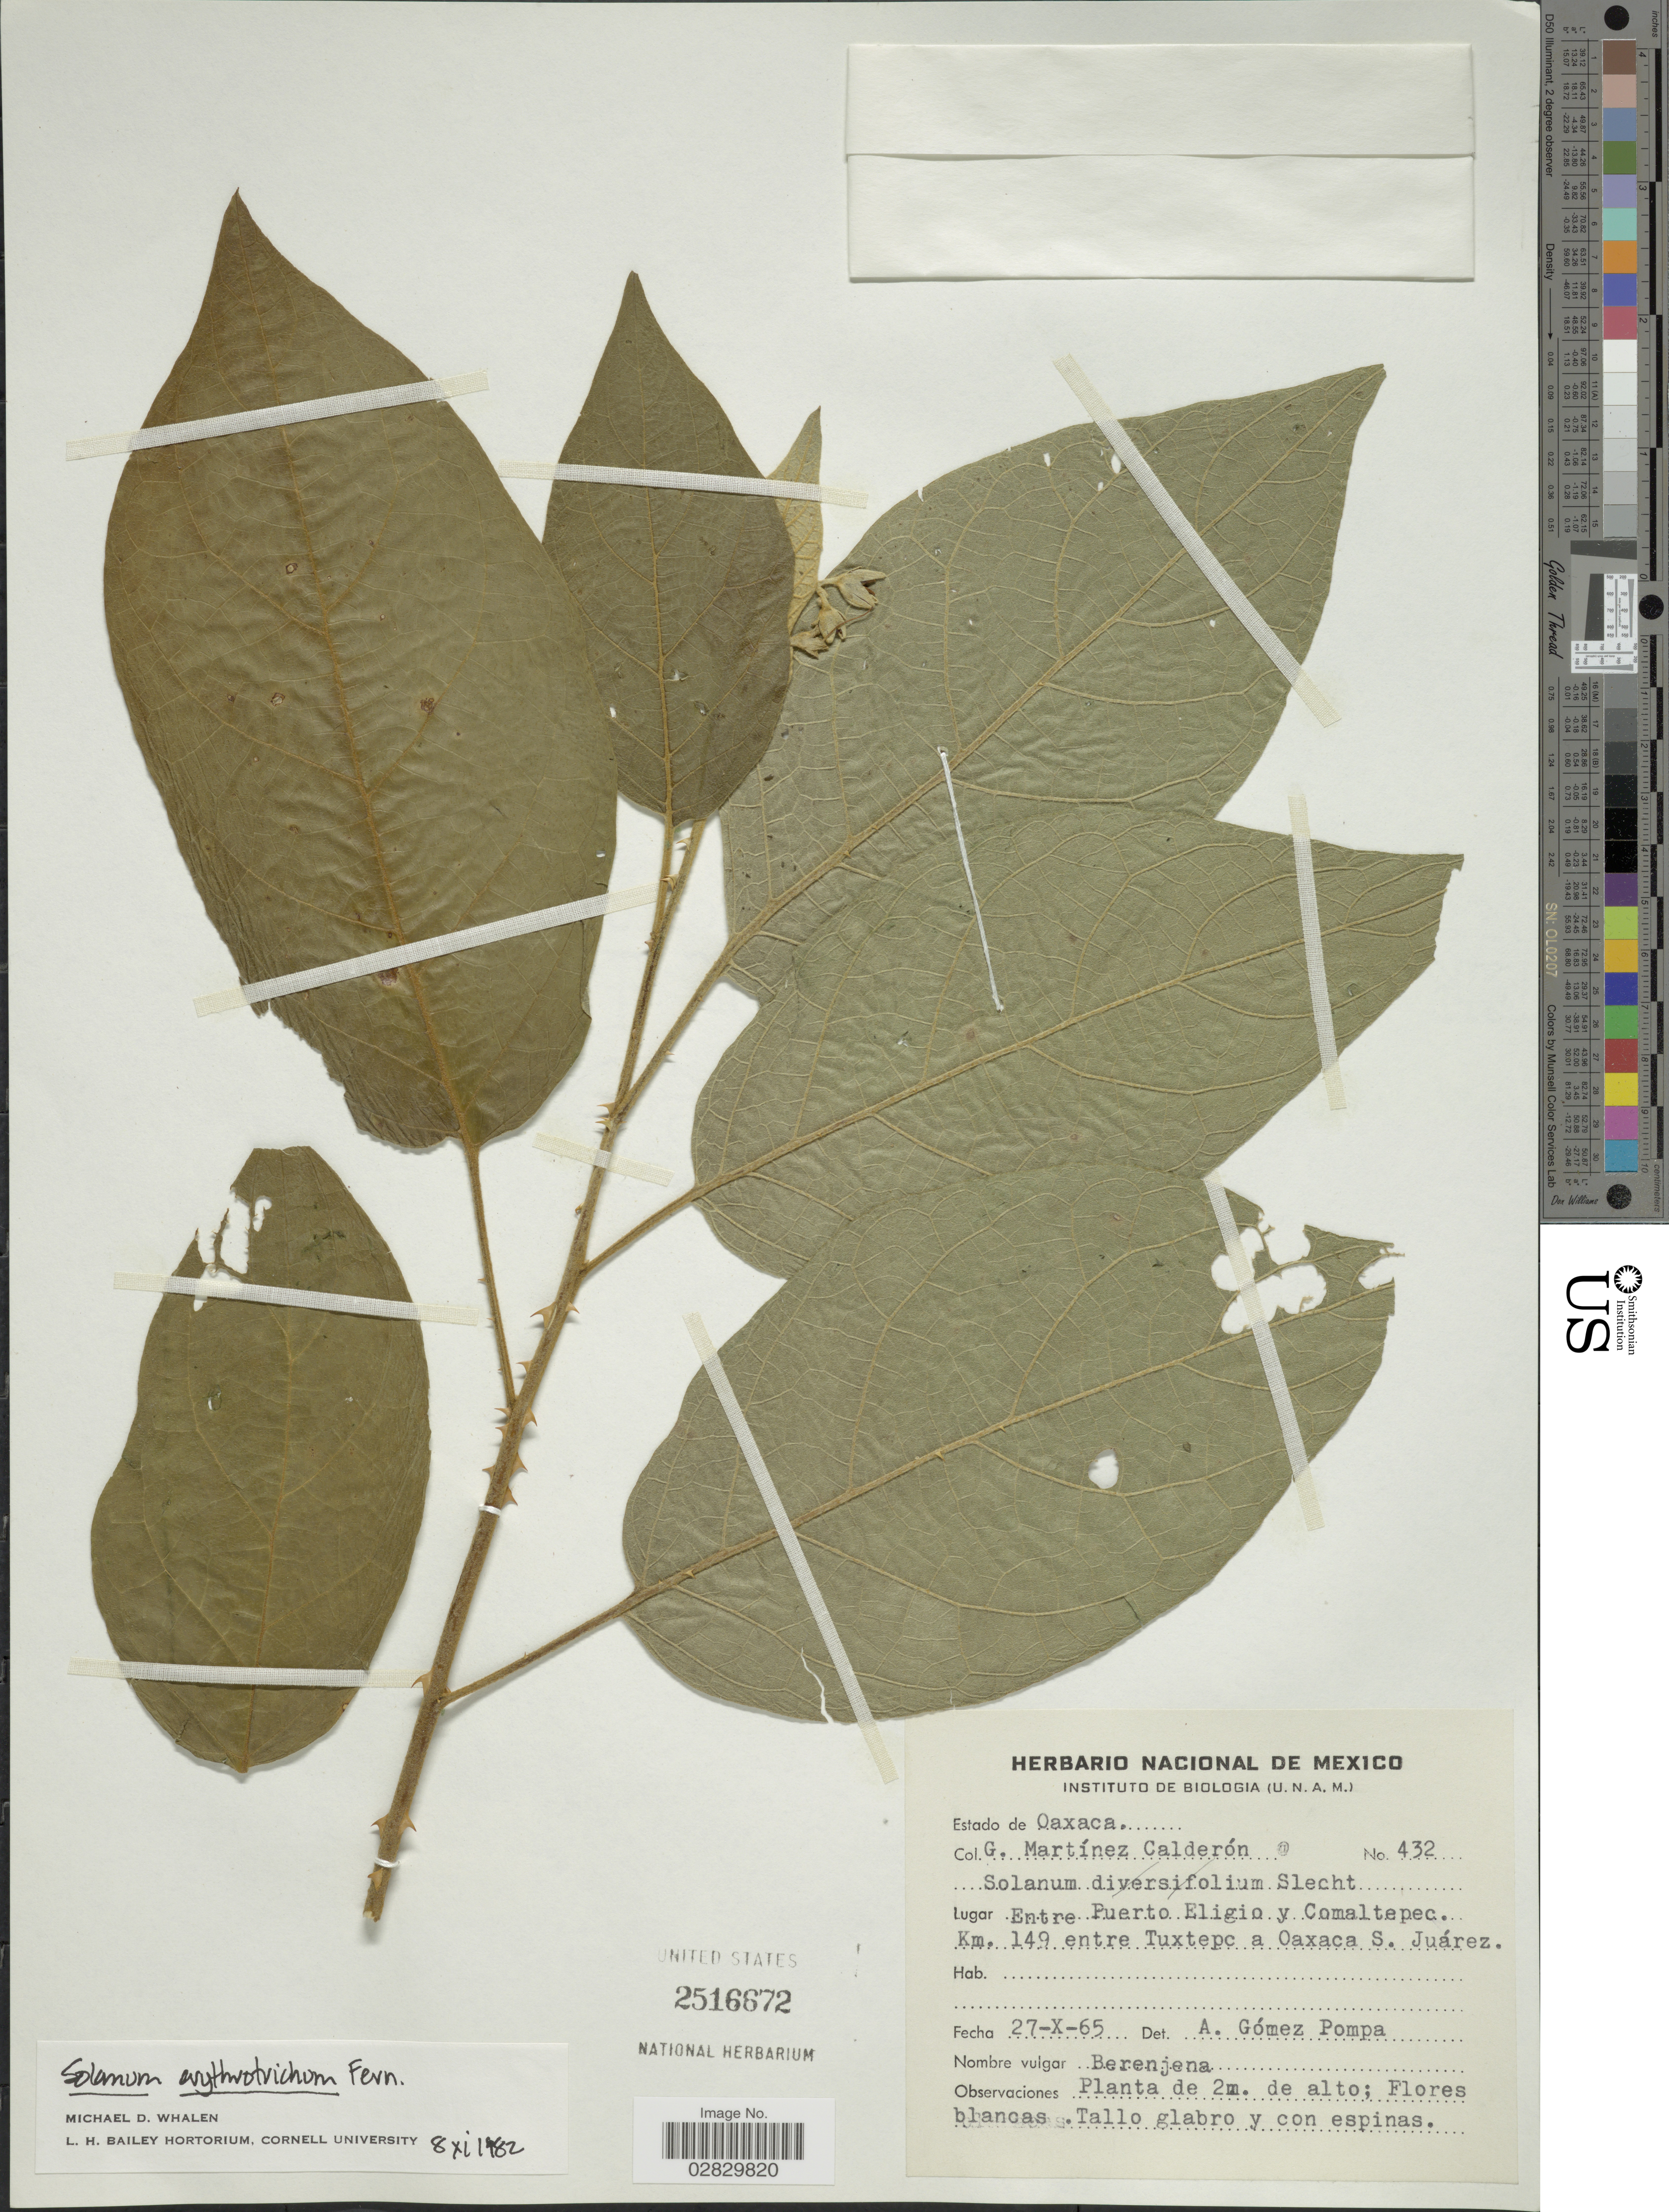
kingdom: Plantae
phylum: Tracheophyta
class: Magnoliopsida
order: Solanales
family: Solanaceae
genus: Solanum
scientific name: Solanum erythrotrichum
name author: Fernald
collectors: G. Martínez Calderón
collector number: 432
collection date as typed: Transcribed d/m/y: 27/10/65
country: Mexico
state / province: Oaxaca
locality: Entre Puerto Eligio y Comaltepec, km. 149 entre Tuxtepec a Oaxaca S. Juárez.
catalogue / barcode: US 2516672